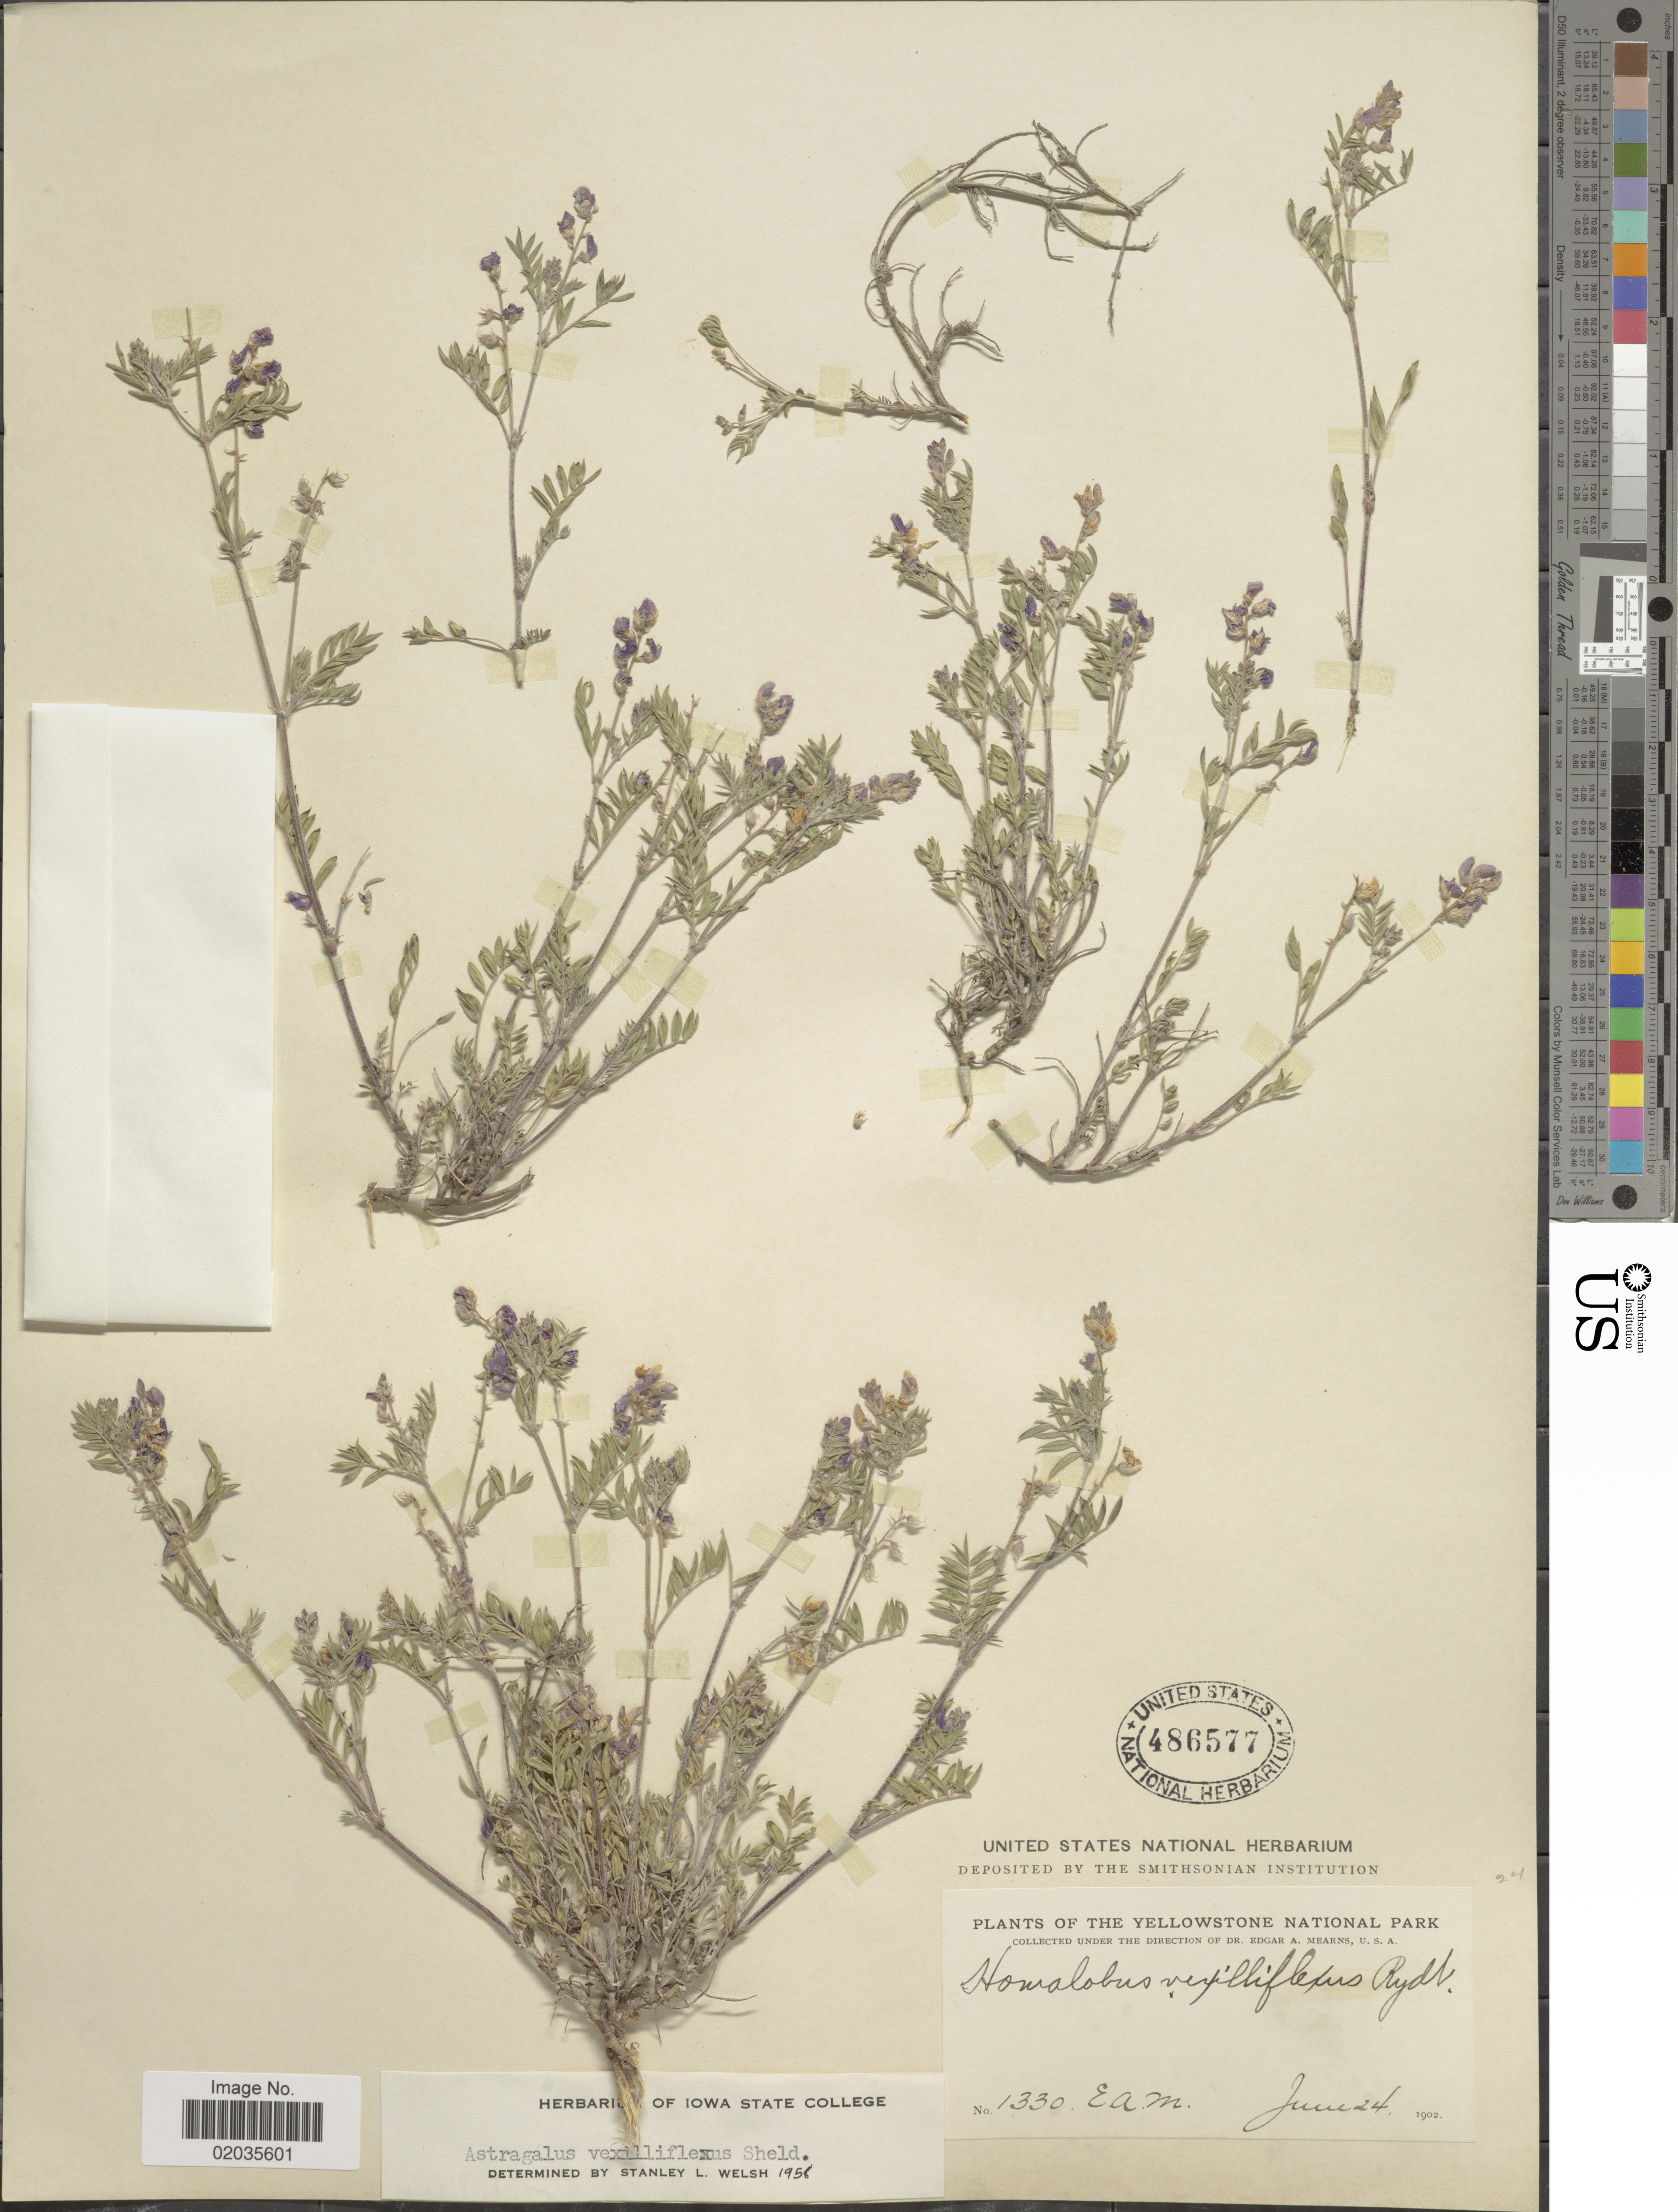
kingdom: Plantae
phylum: Tracheophyta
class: Magnoliopsida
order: Fabales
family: Fabaceae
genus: Astragalus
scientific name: Astragalus vexilliflexus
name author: E. Sheld.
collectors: E. A. Mearns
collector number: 1330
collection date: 1902-06-24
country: United States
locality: Yellowstone National Park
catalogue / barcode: US 486577